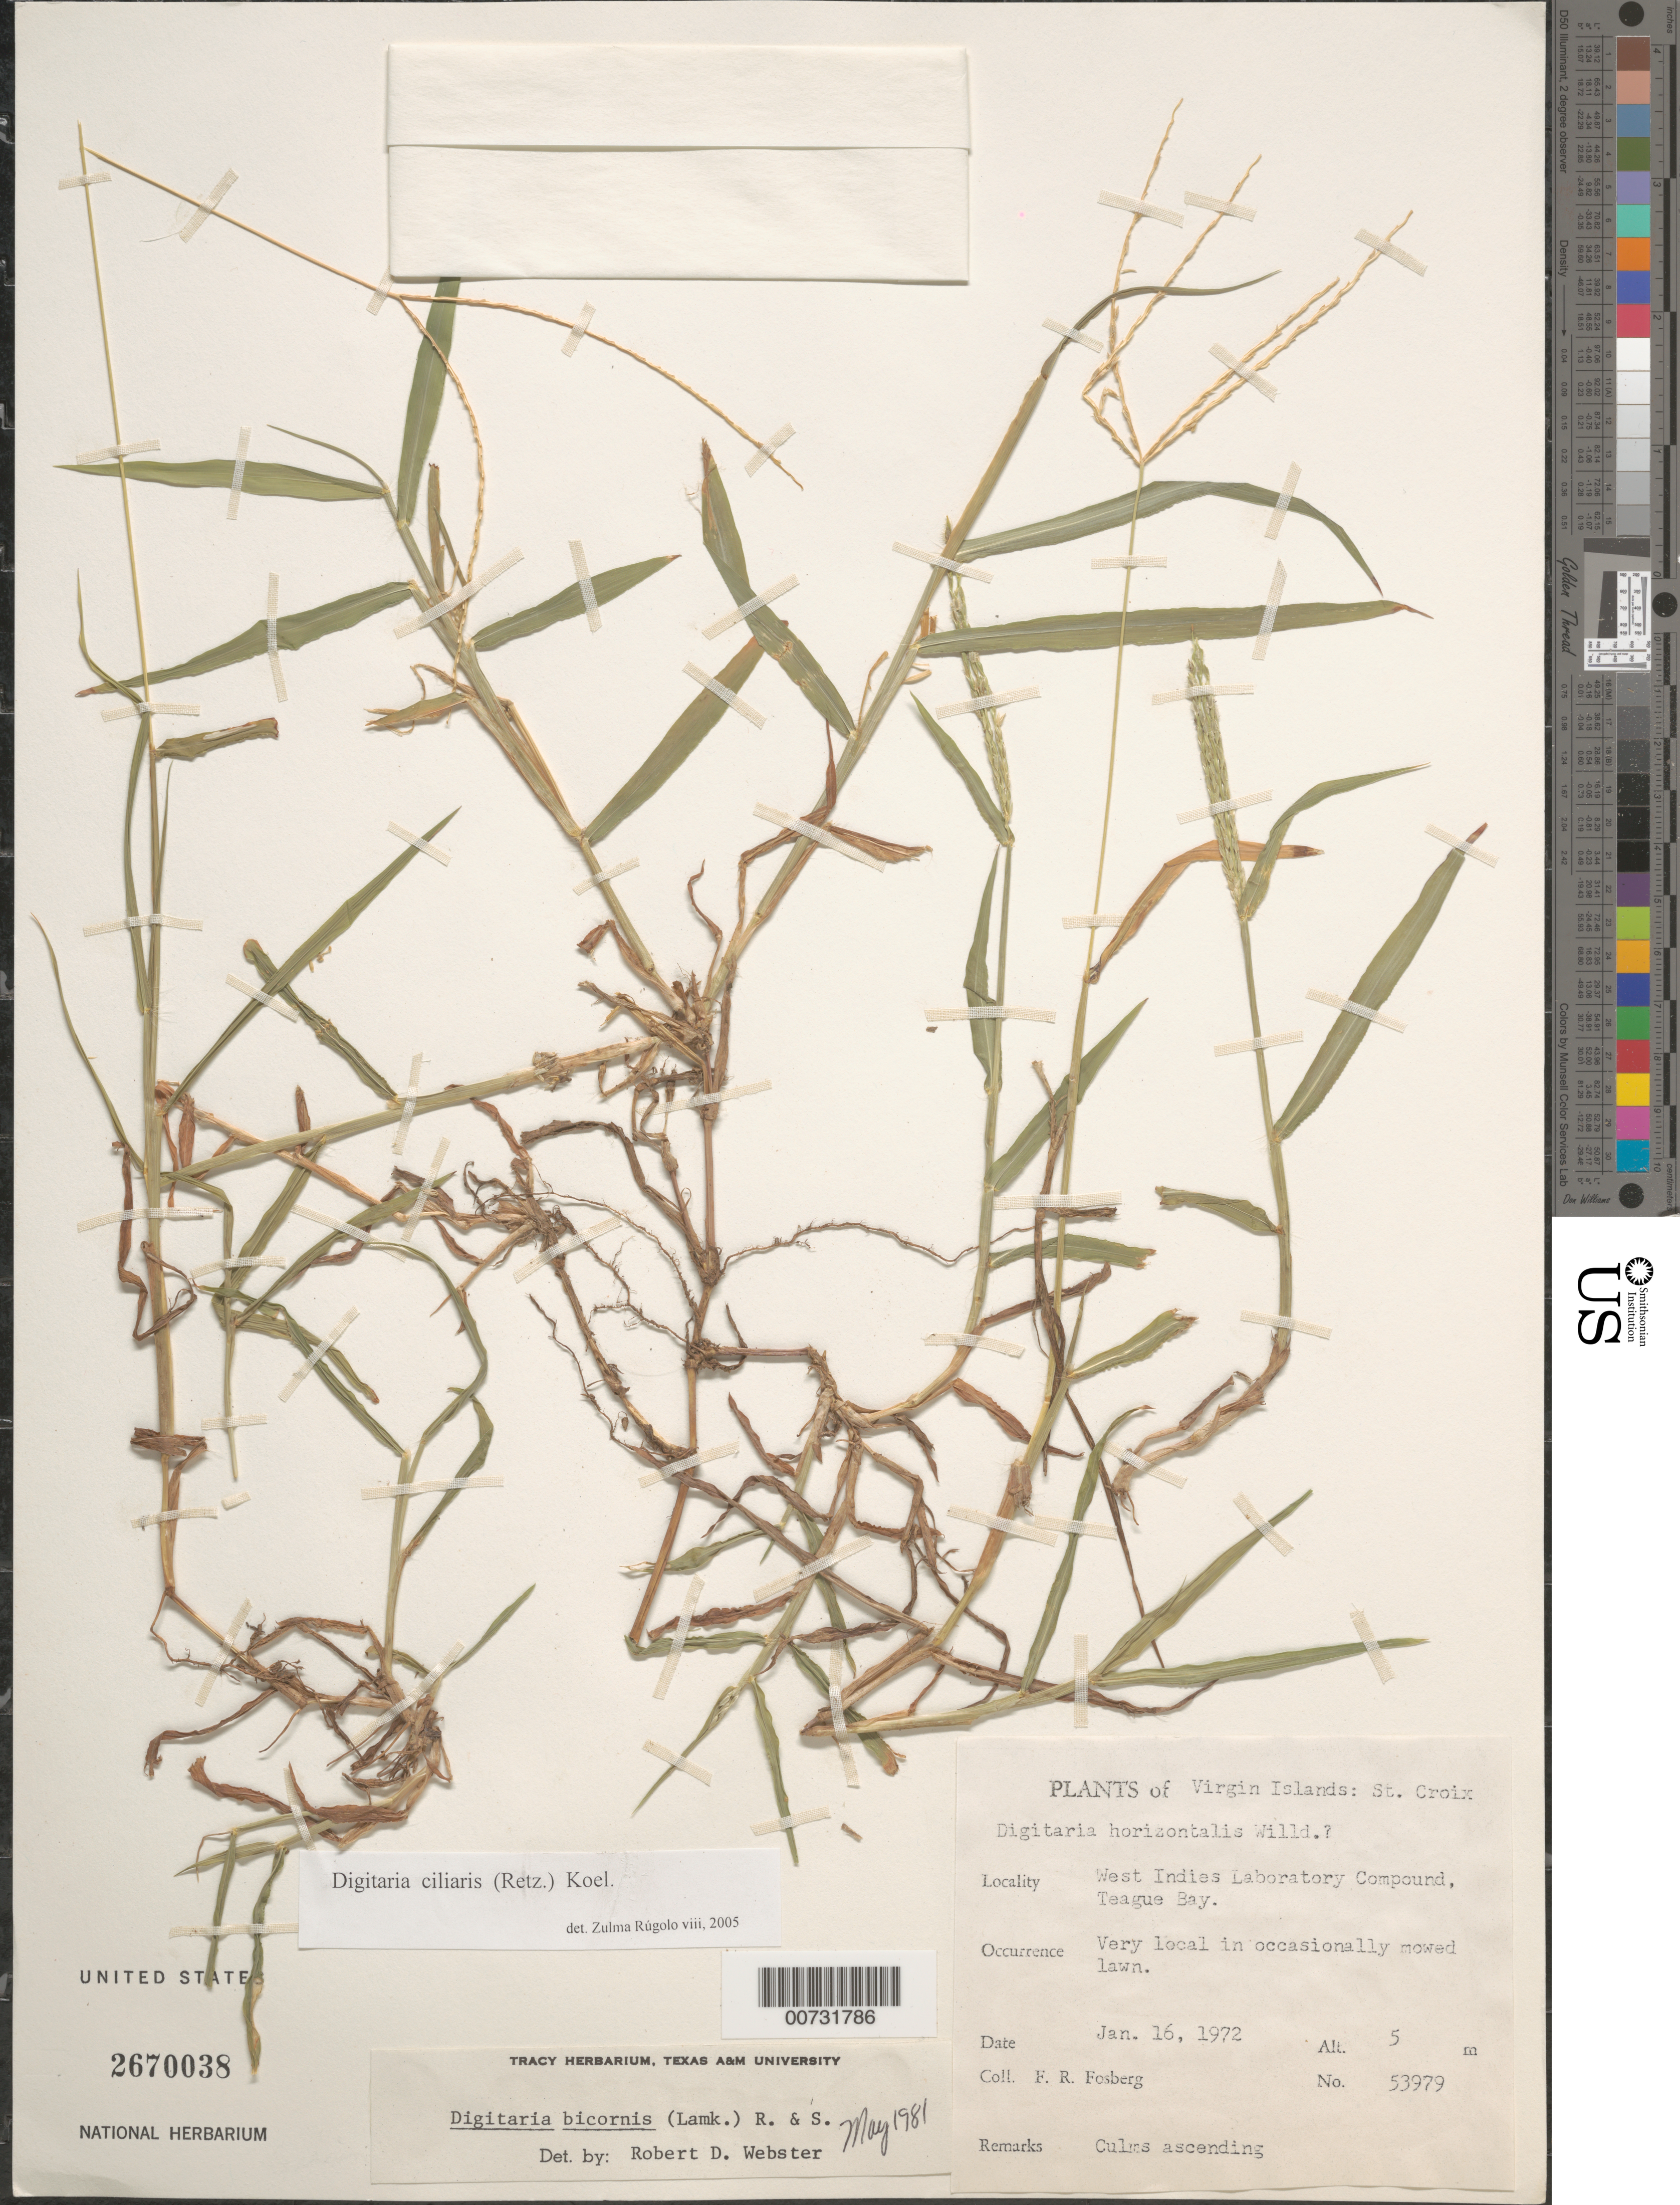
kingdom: Plantae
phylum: Tracheophyta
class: Liliopsida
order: Poales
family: Poaceae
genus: Digitaria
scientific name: Digitaria bicornis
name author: (Lam.) Roem. & Schult.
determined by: Webster, Robert D.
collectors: F. R. Fosberg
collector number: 53979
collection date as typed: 16 Jan 1972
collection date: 1972-01-16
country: U.S. Virgin Islands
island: St. Croix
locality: West Indies Lab. Compound, Teague Bay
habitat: Very local in occasionally mowed lawn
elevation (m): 5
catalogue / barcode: US 2670038